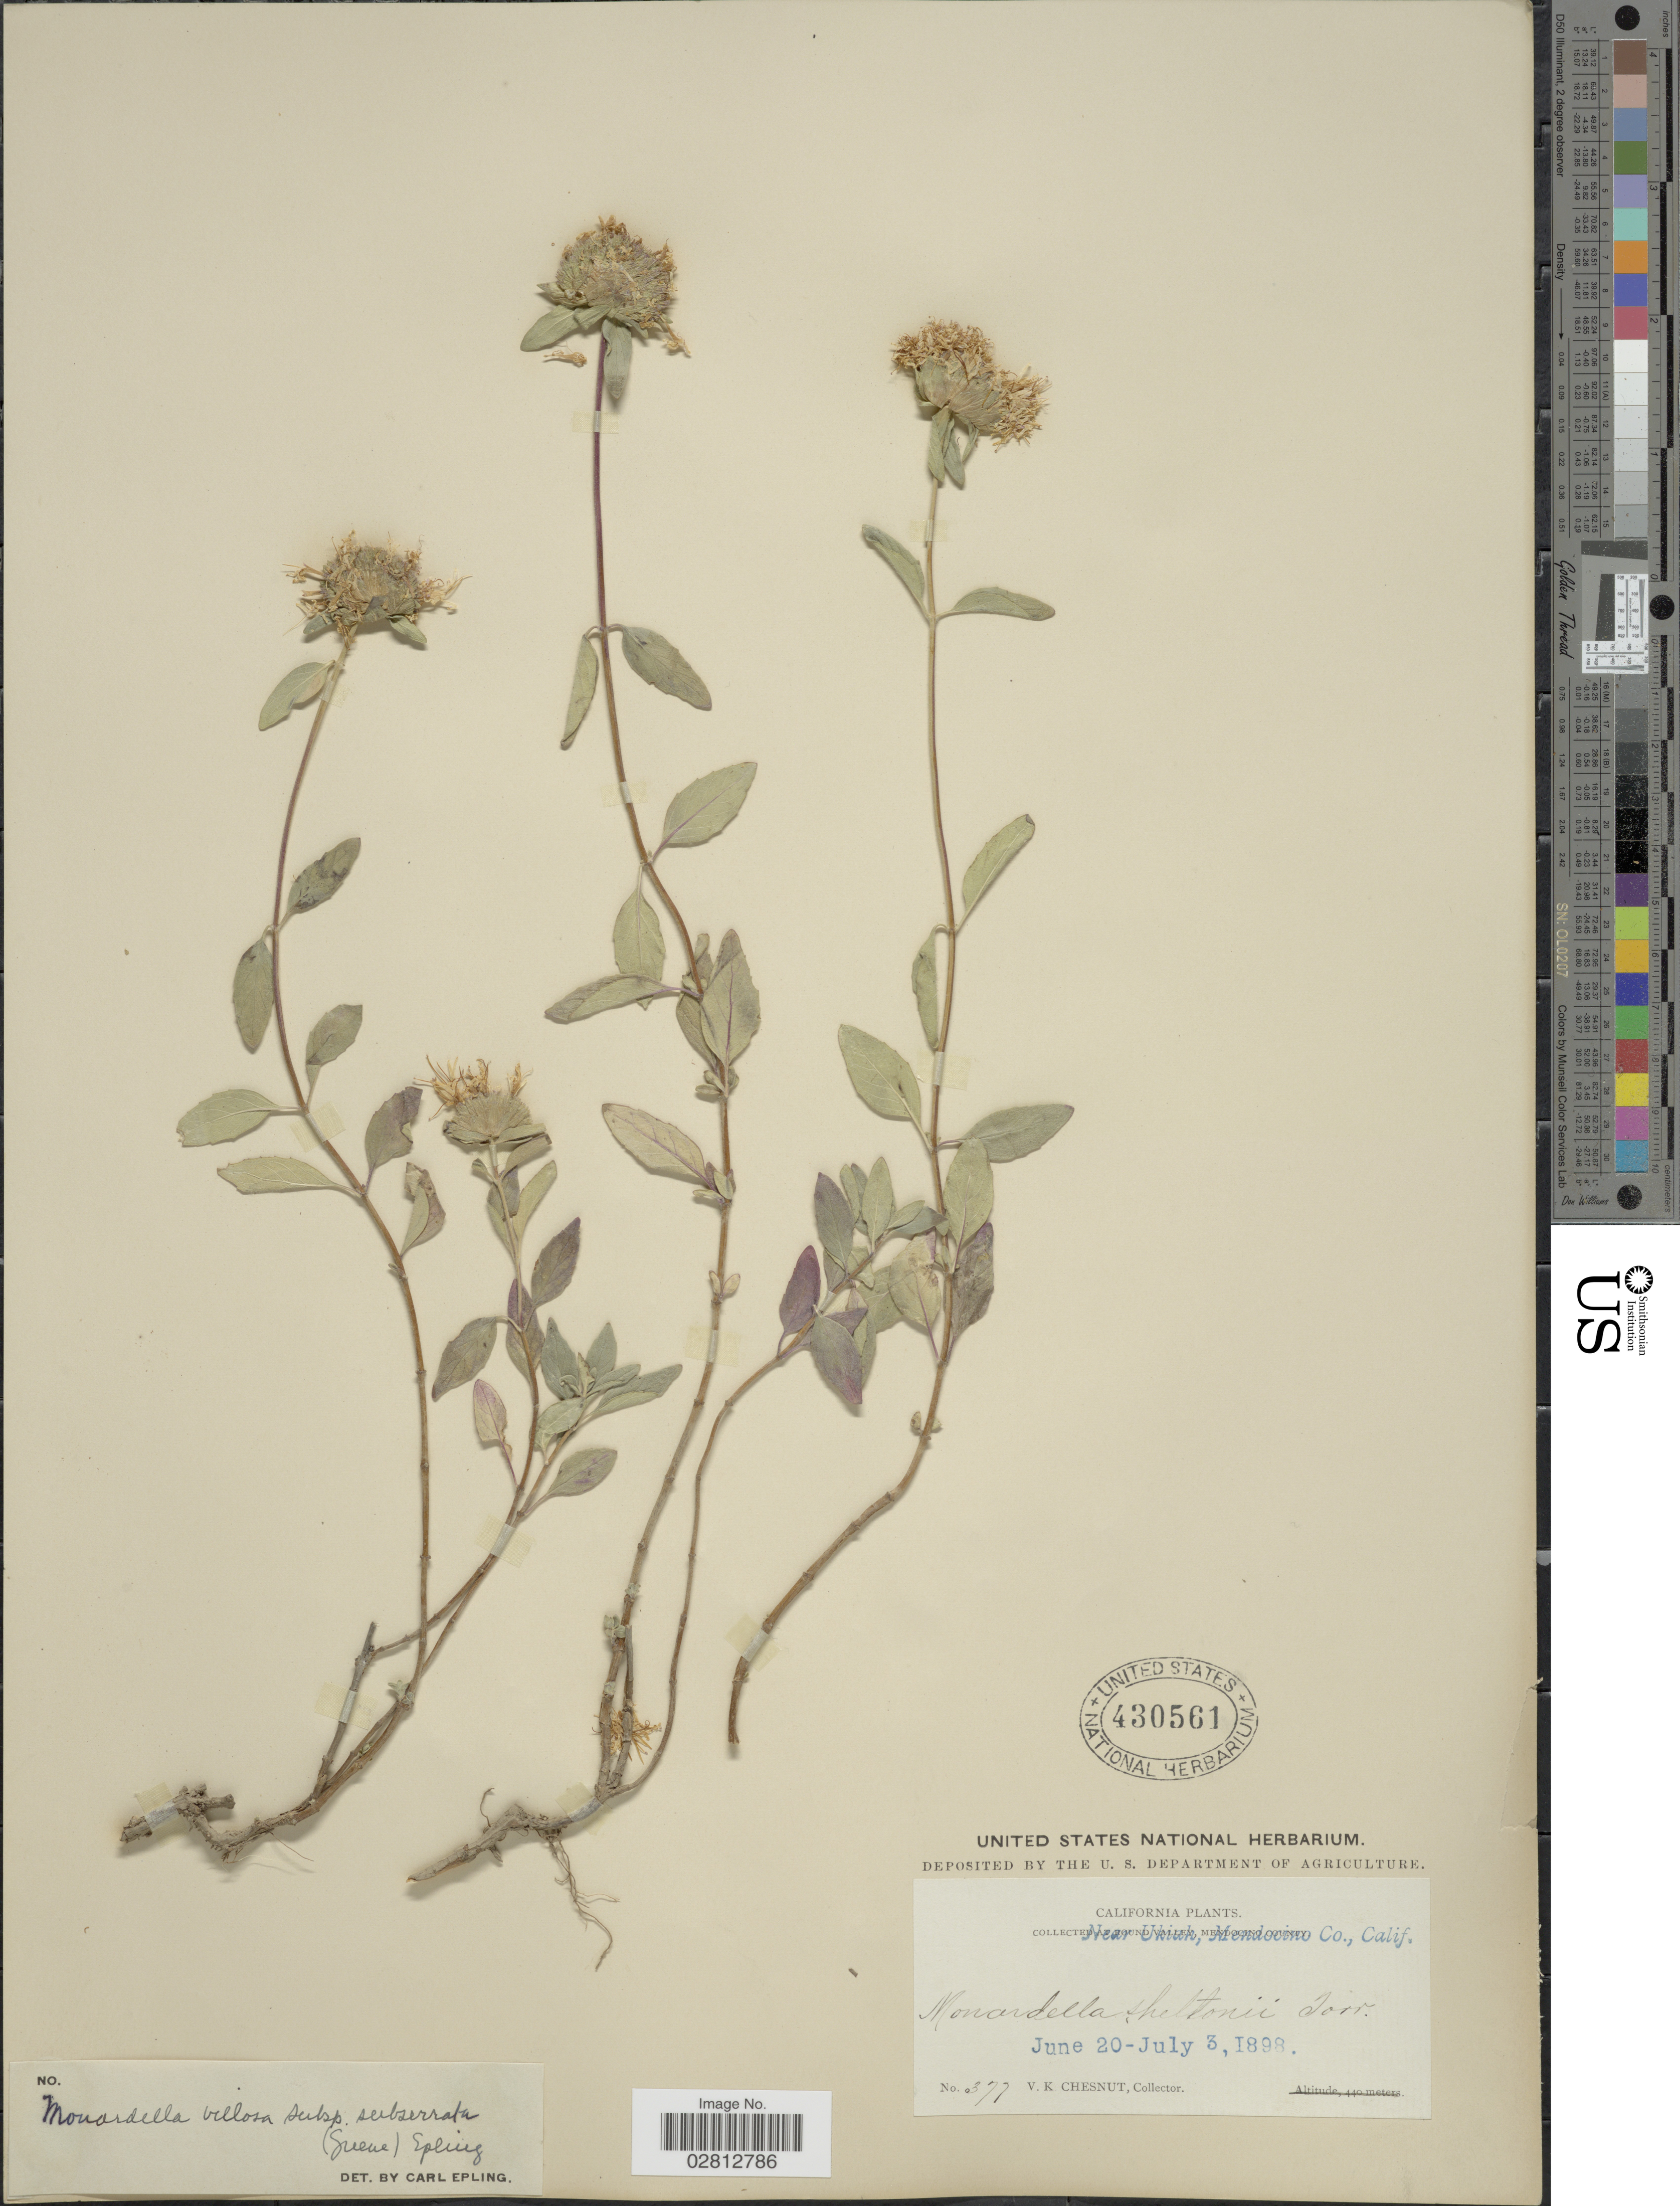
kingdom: Plantae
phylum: Tracheophyta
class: Magnoliopsida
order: Lamiales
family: Lamiaceae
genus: Monardella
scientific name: Monardella villosa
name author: Benth.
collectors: V. Chesnut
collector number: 377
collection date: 1898-06-20/1898-07-03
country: United States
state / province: California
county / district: Mendocino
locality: Round Valley, Mendocino County, near Ukiah, Mendocino Cp., Calif.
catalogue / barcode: US 430561